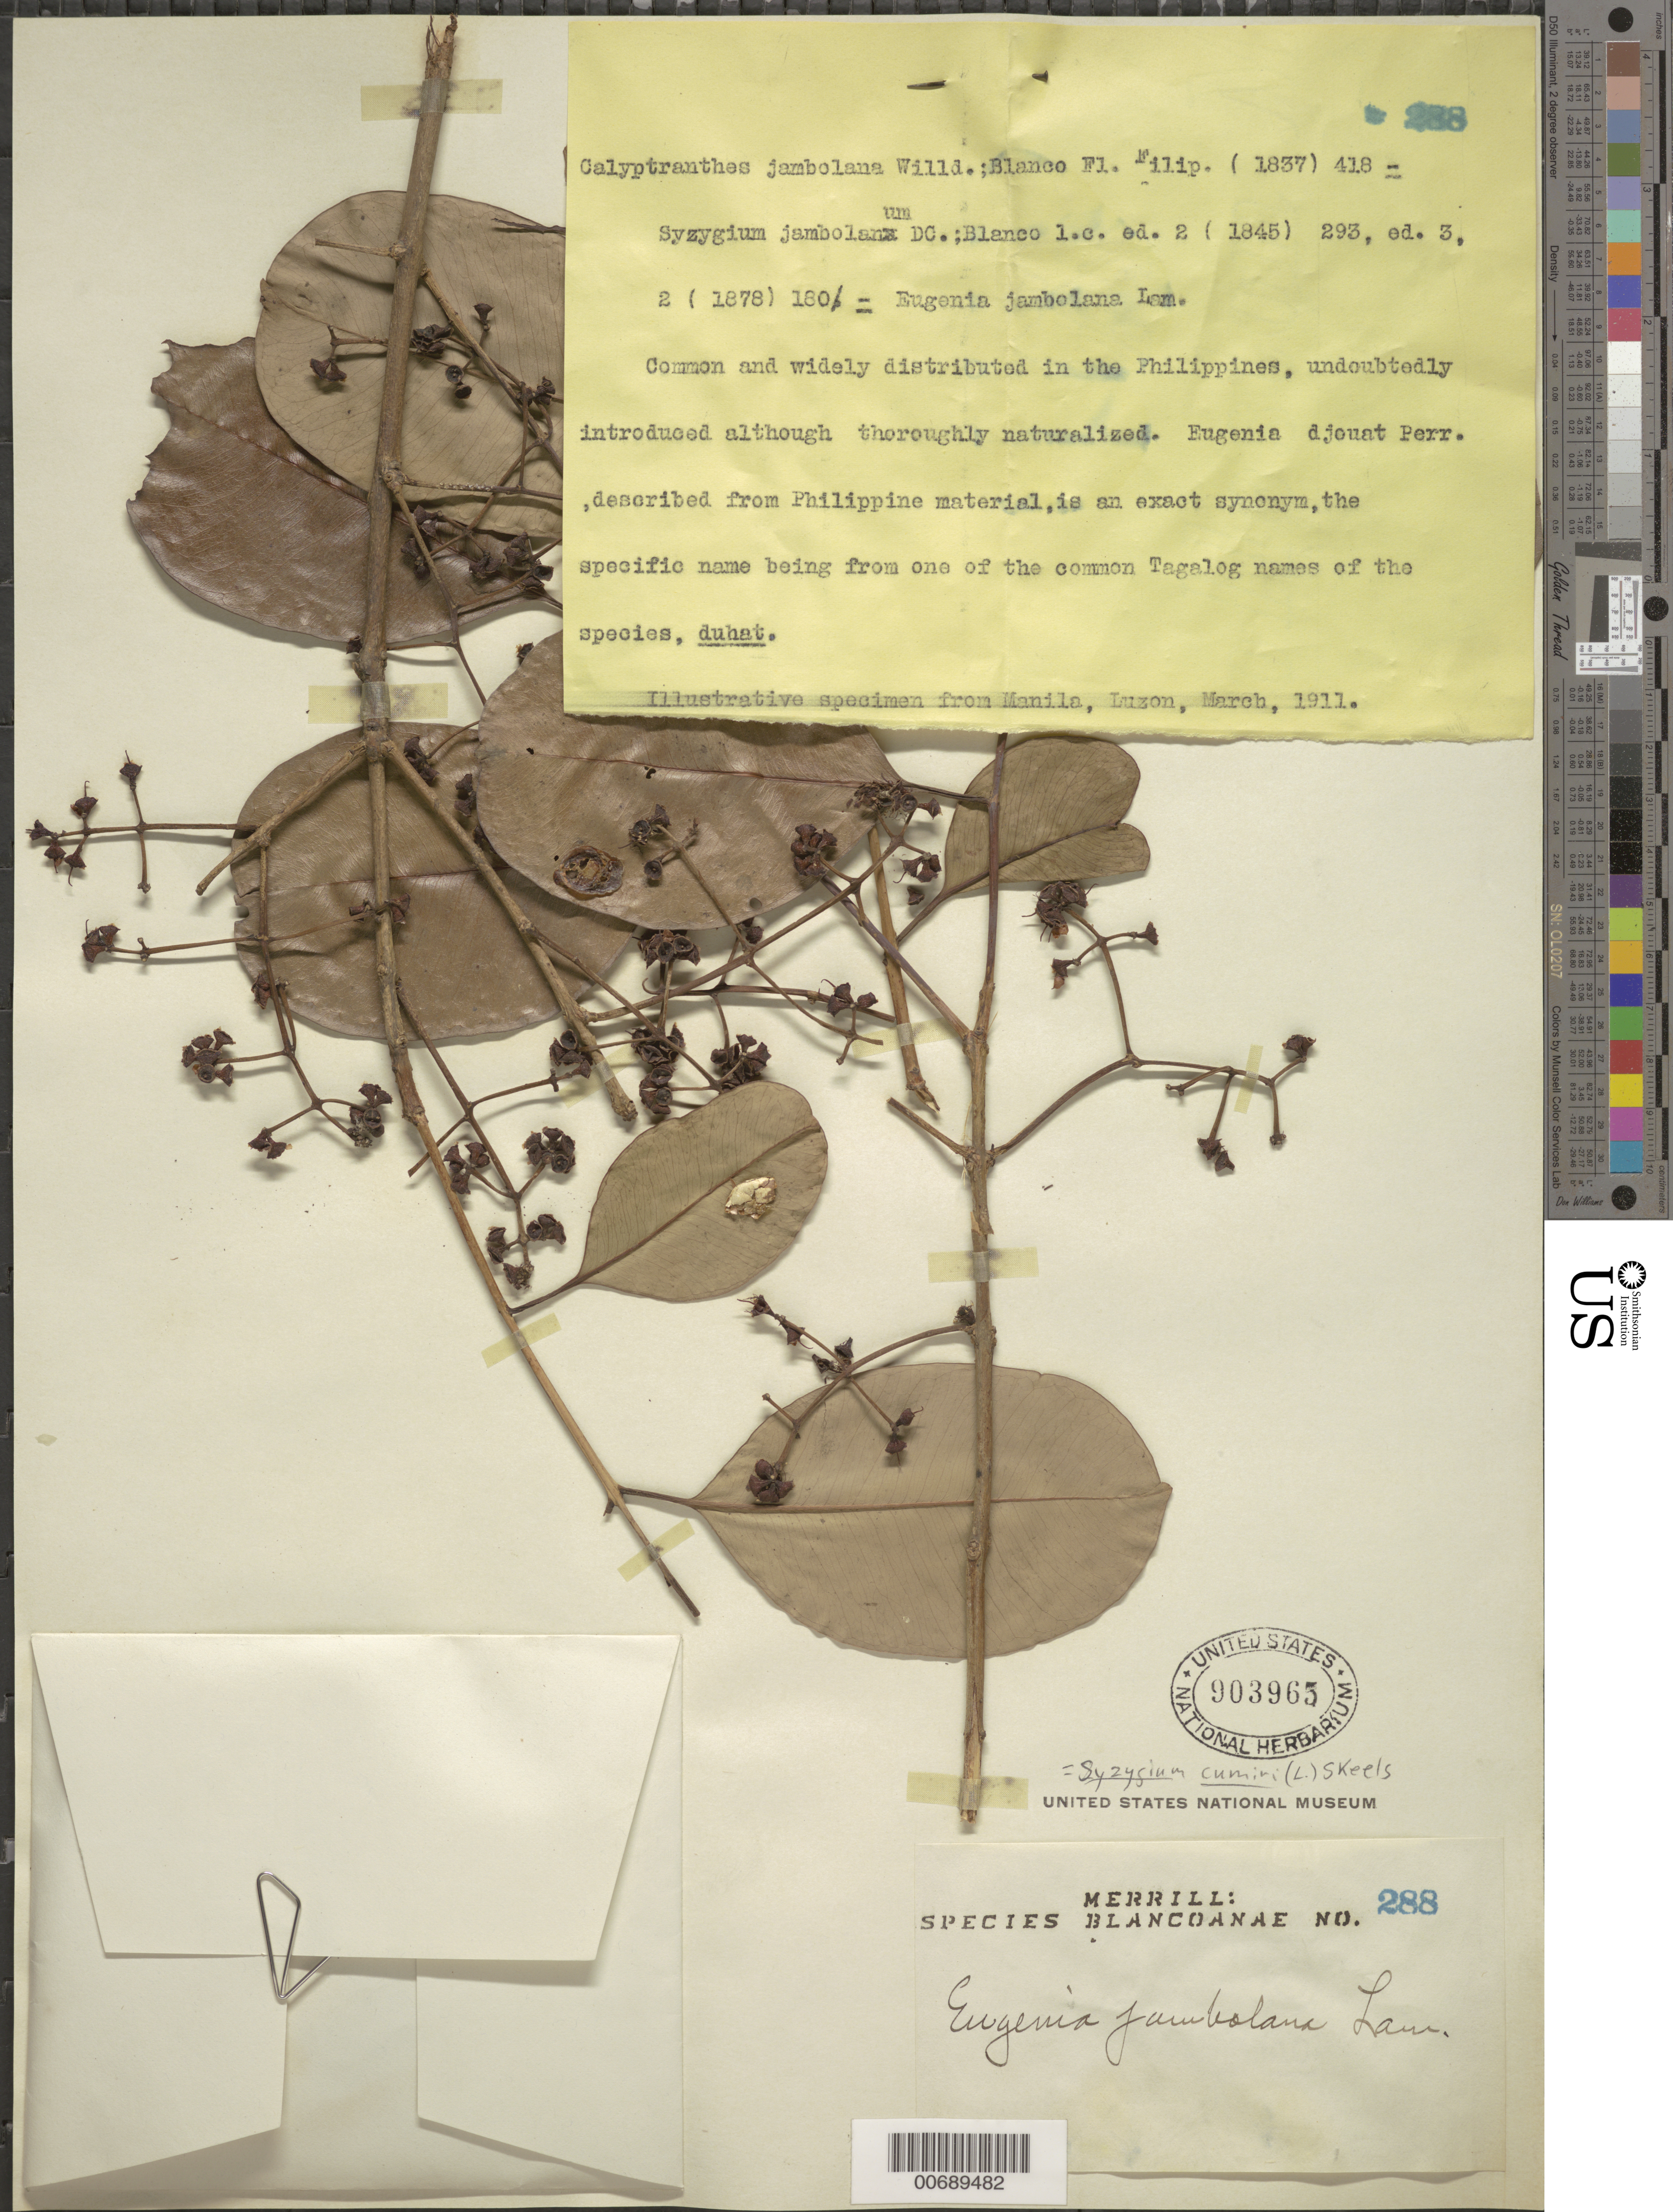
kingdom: Plantae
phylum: Tracheophyta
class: Magnoliopsida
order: Myrtales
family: Myrtaceae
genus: Syzygium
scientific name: Syzygium cumini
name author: (L.) Skeels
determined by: Strong, Mark T., (BOT), Smithsonian Institution - National Museum of Natural History (UNITED STATES)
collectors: E. D. Merrill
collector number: Sp. Blancoan. 0288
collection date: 1914-03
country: Philippines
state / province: National Capital Region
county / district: Manila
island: Luzon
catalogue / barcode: US 903965